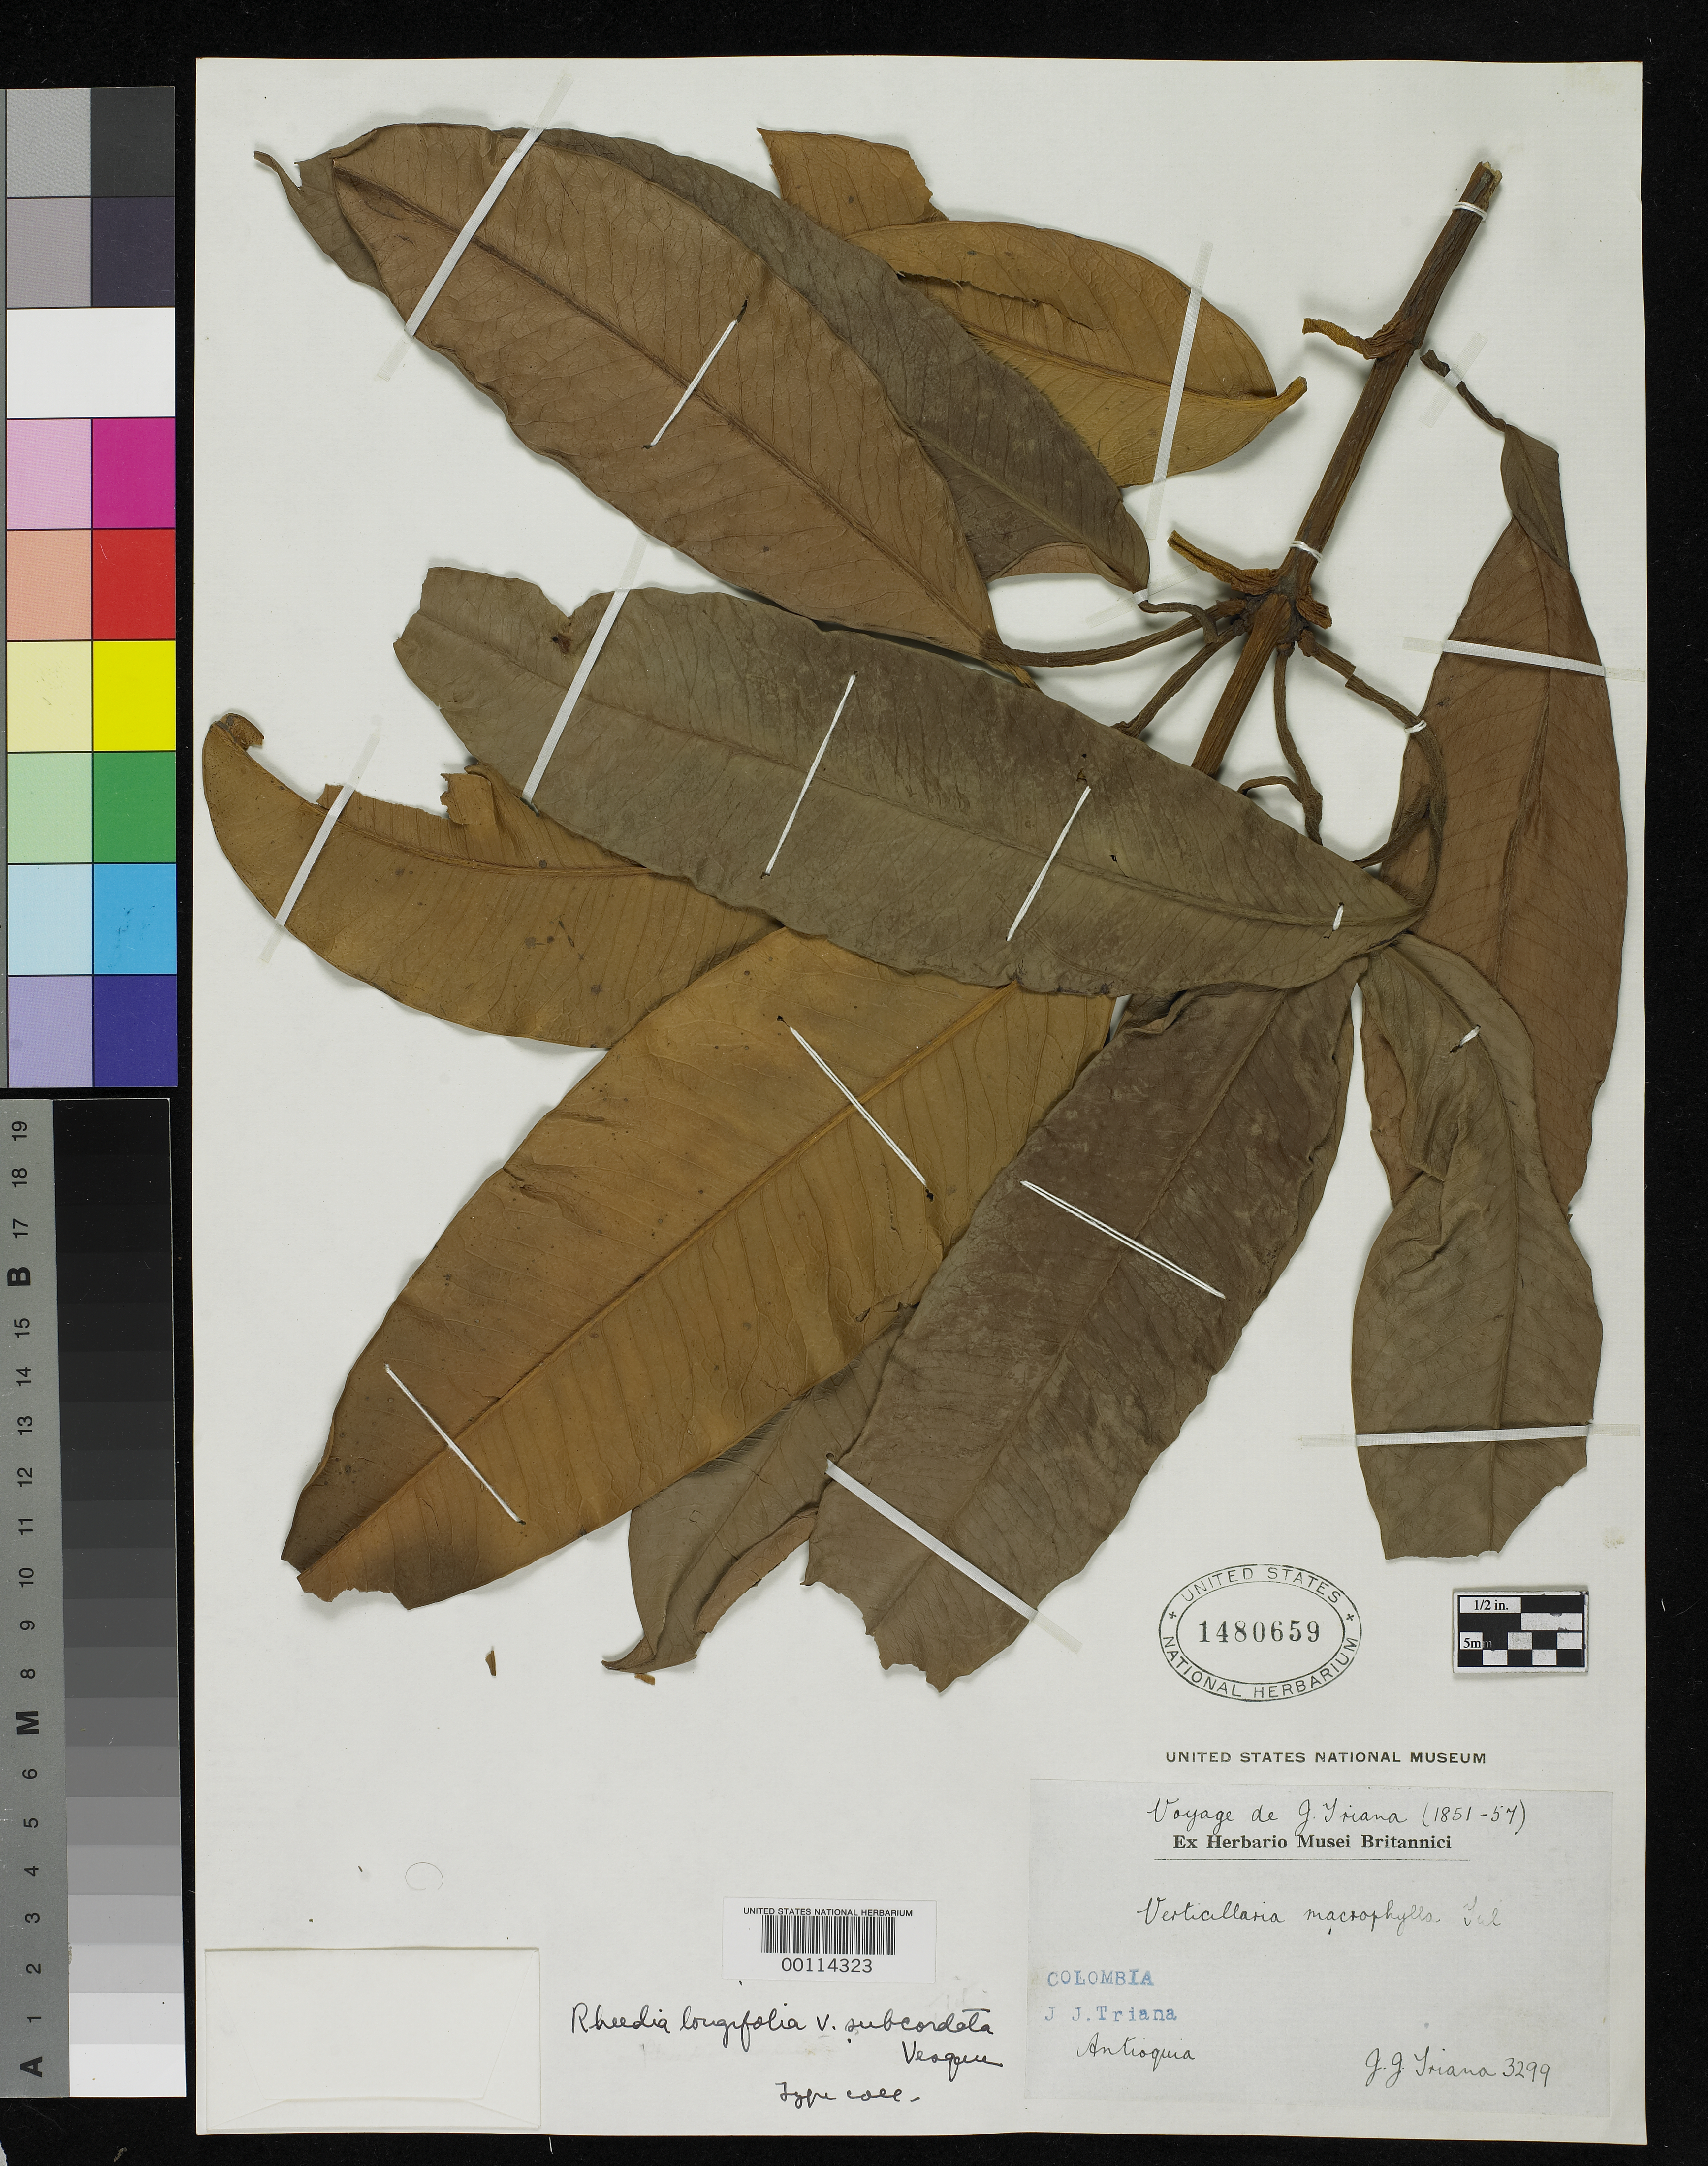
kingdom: Plantae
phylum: Tracheophyta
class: Magnoliopsida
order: Malpighiales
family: Clusiaceae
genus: Rheedia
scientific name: Rheedia longifolia var. subcordata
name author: Vesque in A. DC.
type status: Possible Isotype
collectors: J. J. Triana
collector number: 3299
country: Colombia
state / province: Antioquia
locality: Nova Granada, Medellin.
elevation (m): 1400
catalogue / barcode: US 1480659